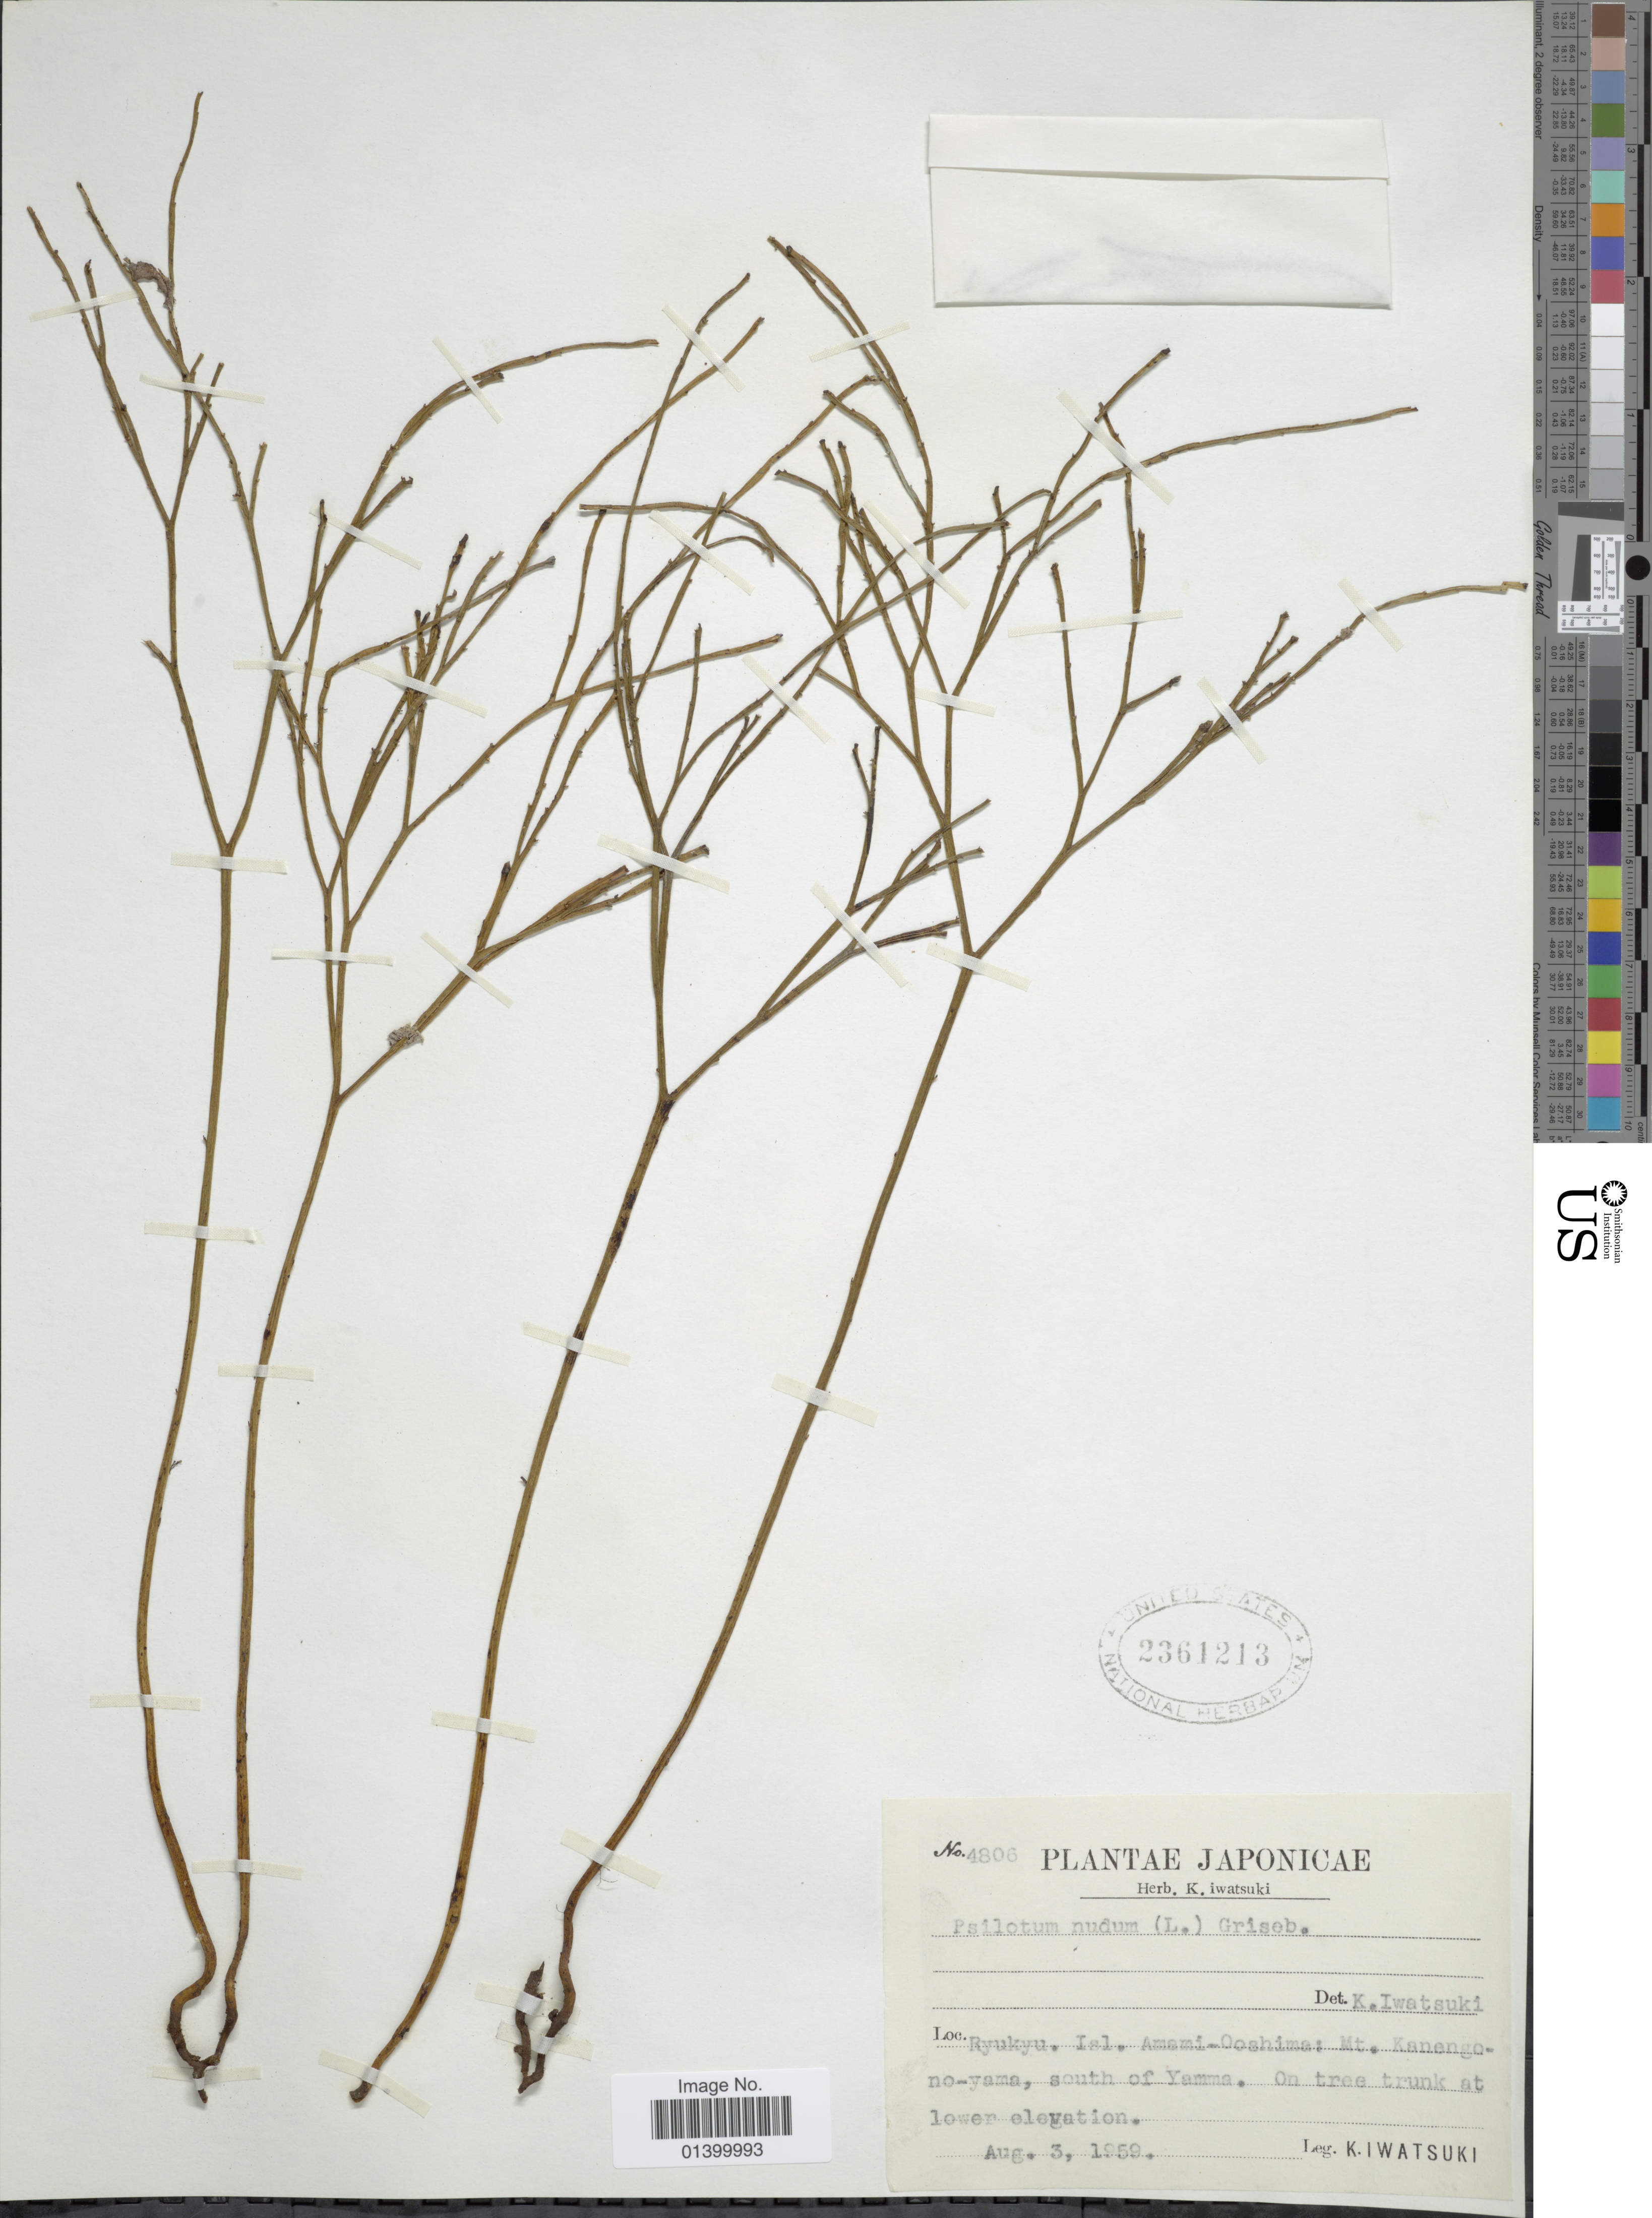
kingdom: Plantae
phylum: Tracheophyta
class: Polypodiopsida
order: Psilotales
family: Psilotaceae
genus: Psilotum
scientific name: Psilotum nudum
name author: (L.) P. Beauv.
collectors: K. Iwatsuki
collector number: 4806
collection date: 1959-08-03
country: Japan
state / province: Okinawa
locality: Ryukyu. Isl. Amami-Ooshima: Mt. Kanengo-no-yama, south of Yamma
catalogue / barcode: US 2361231